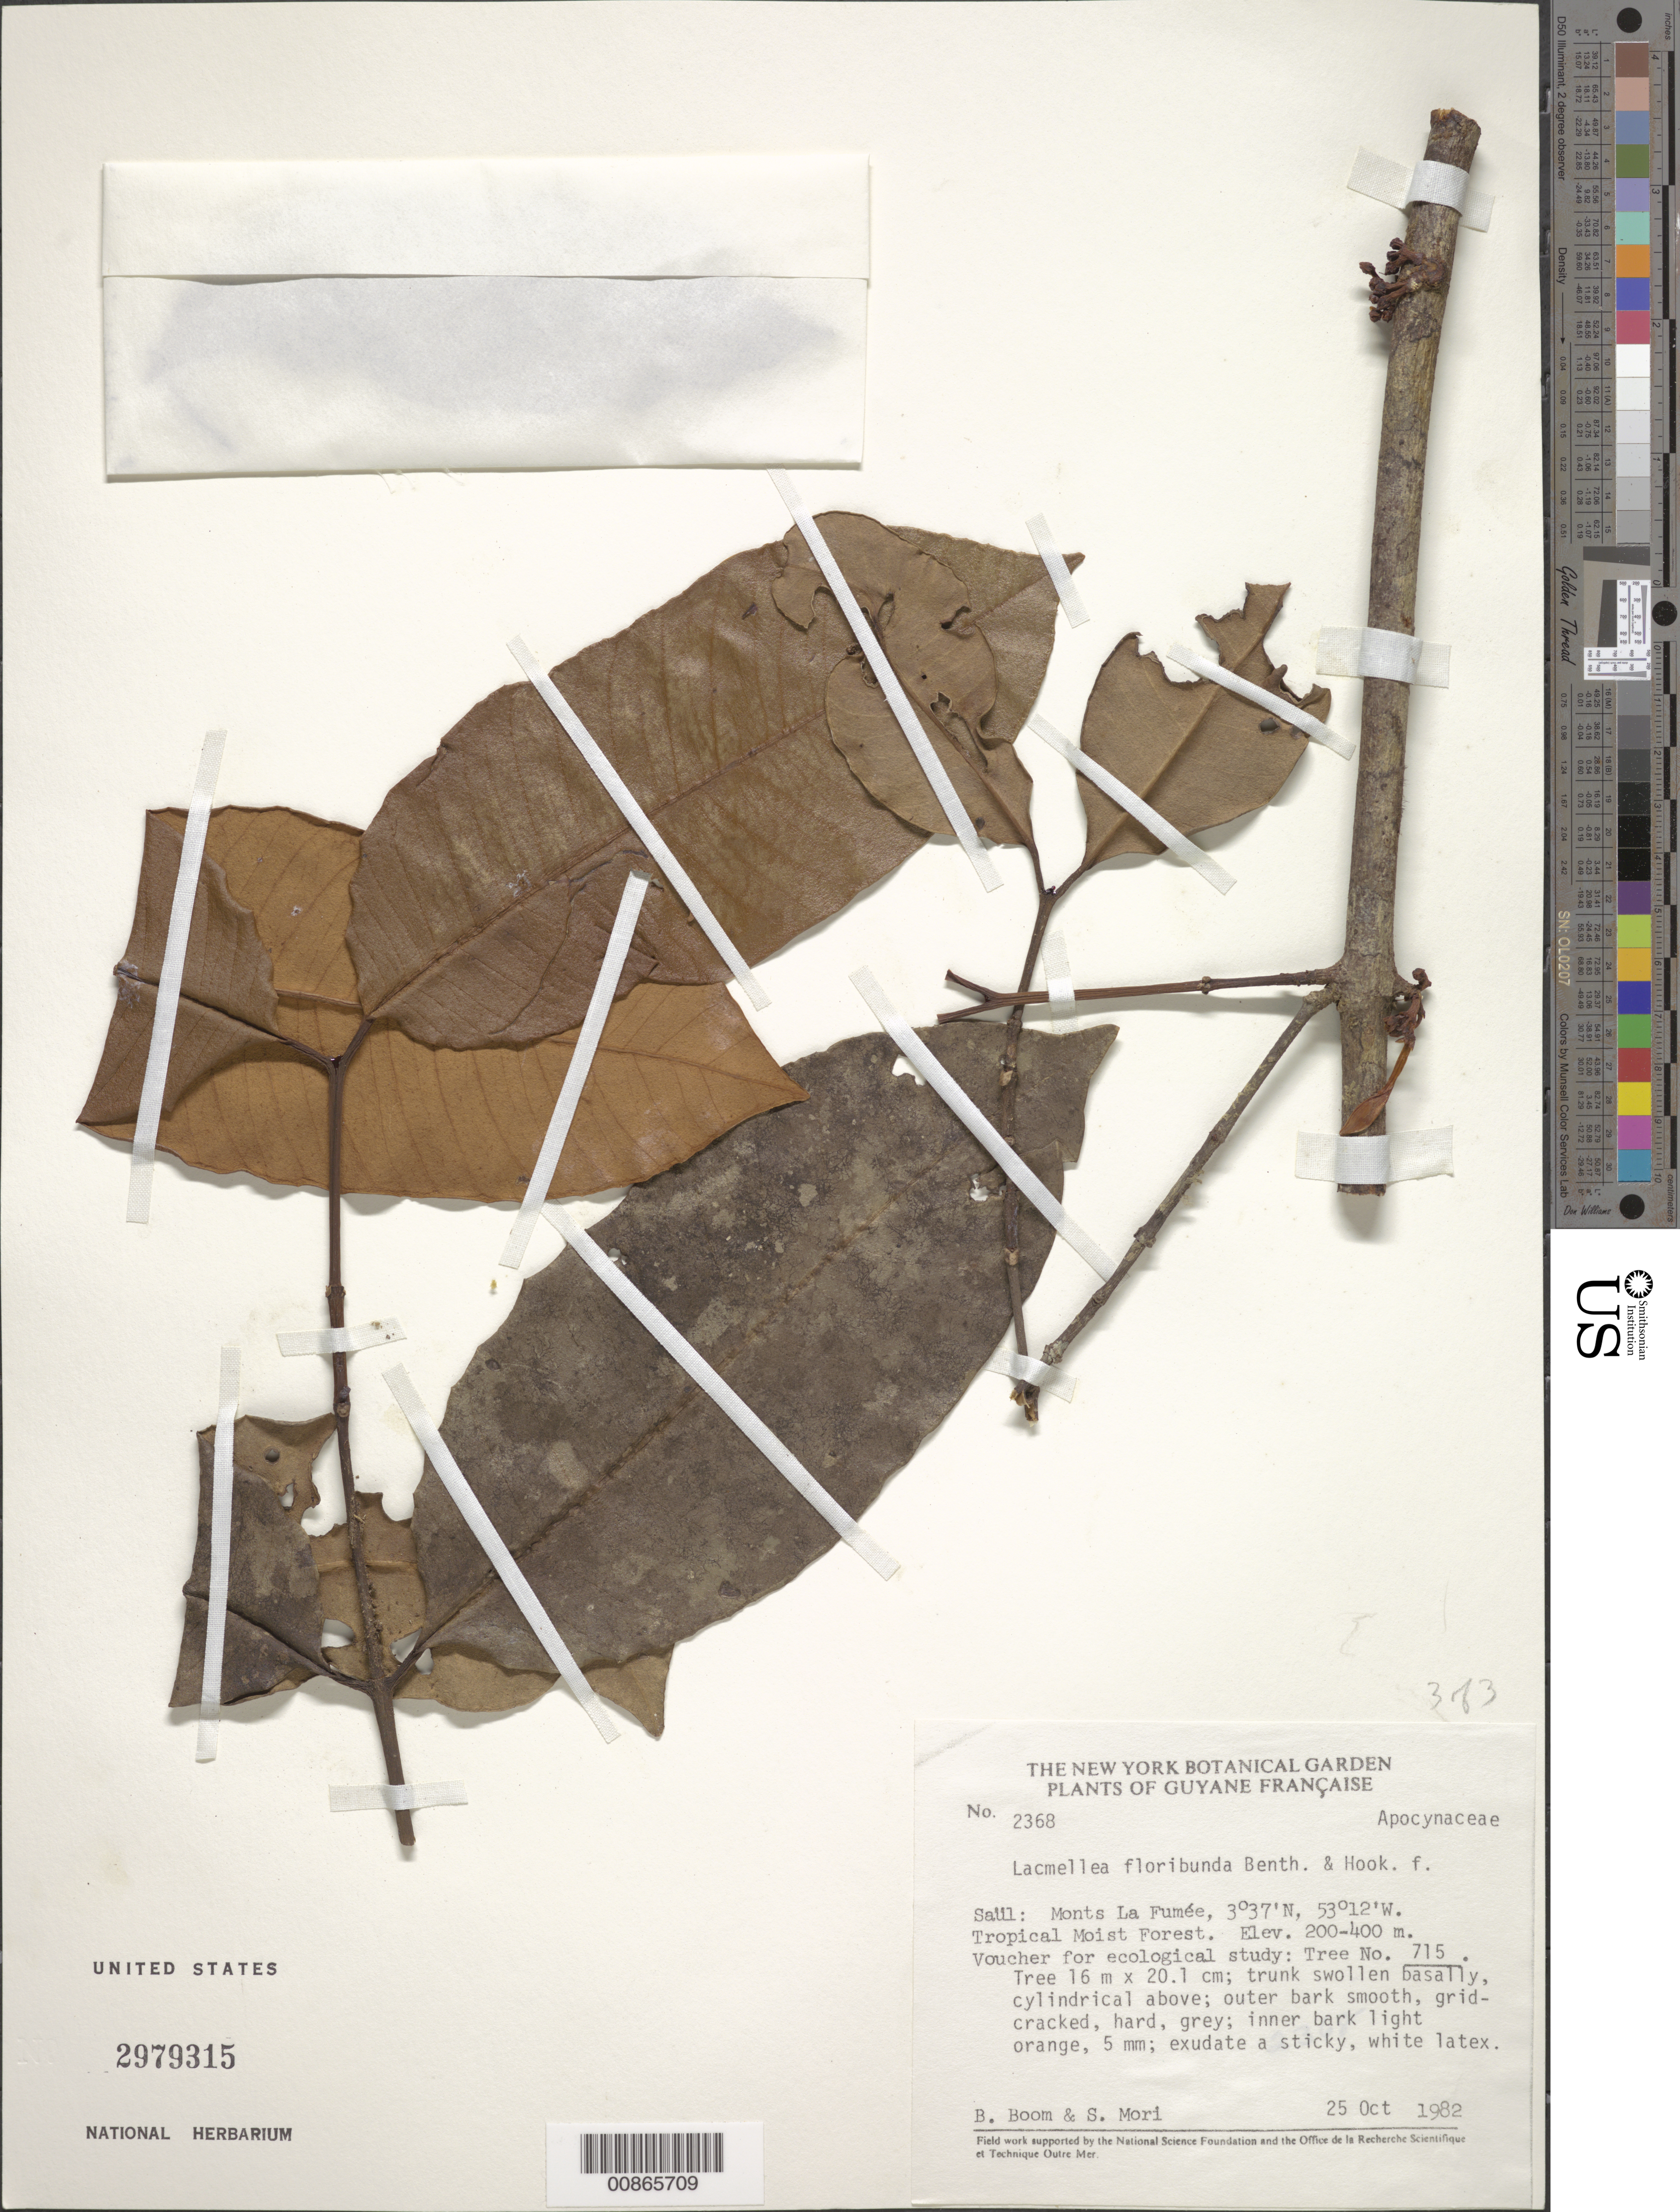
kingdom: Plantae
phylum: Tracheophyta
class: Magnoliopsida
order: Gentianales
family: Apocynaceae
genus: Lacmellea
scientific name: Lacmellea floribunda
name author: (Poepp.) Benth. & Hook. f.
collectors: B. M. Boom & S. Mori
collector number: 2368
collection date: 1982-10-25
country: French Guiana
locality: Guyane Française. Saül: Monts La Fumée.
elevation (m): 200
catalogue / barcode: US 2979315